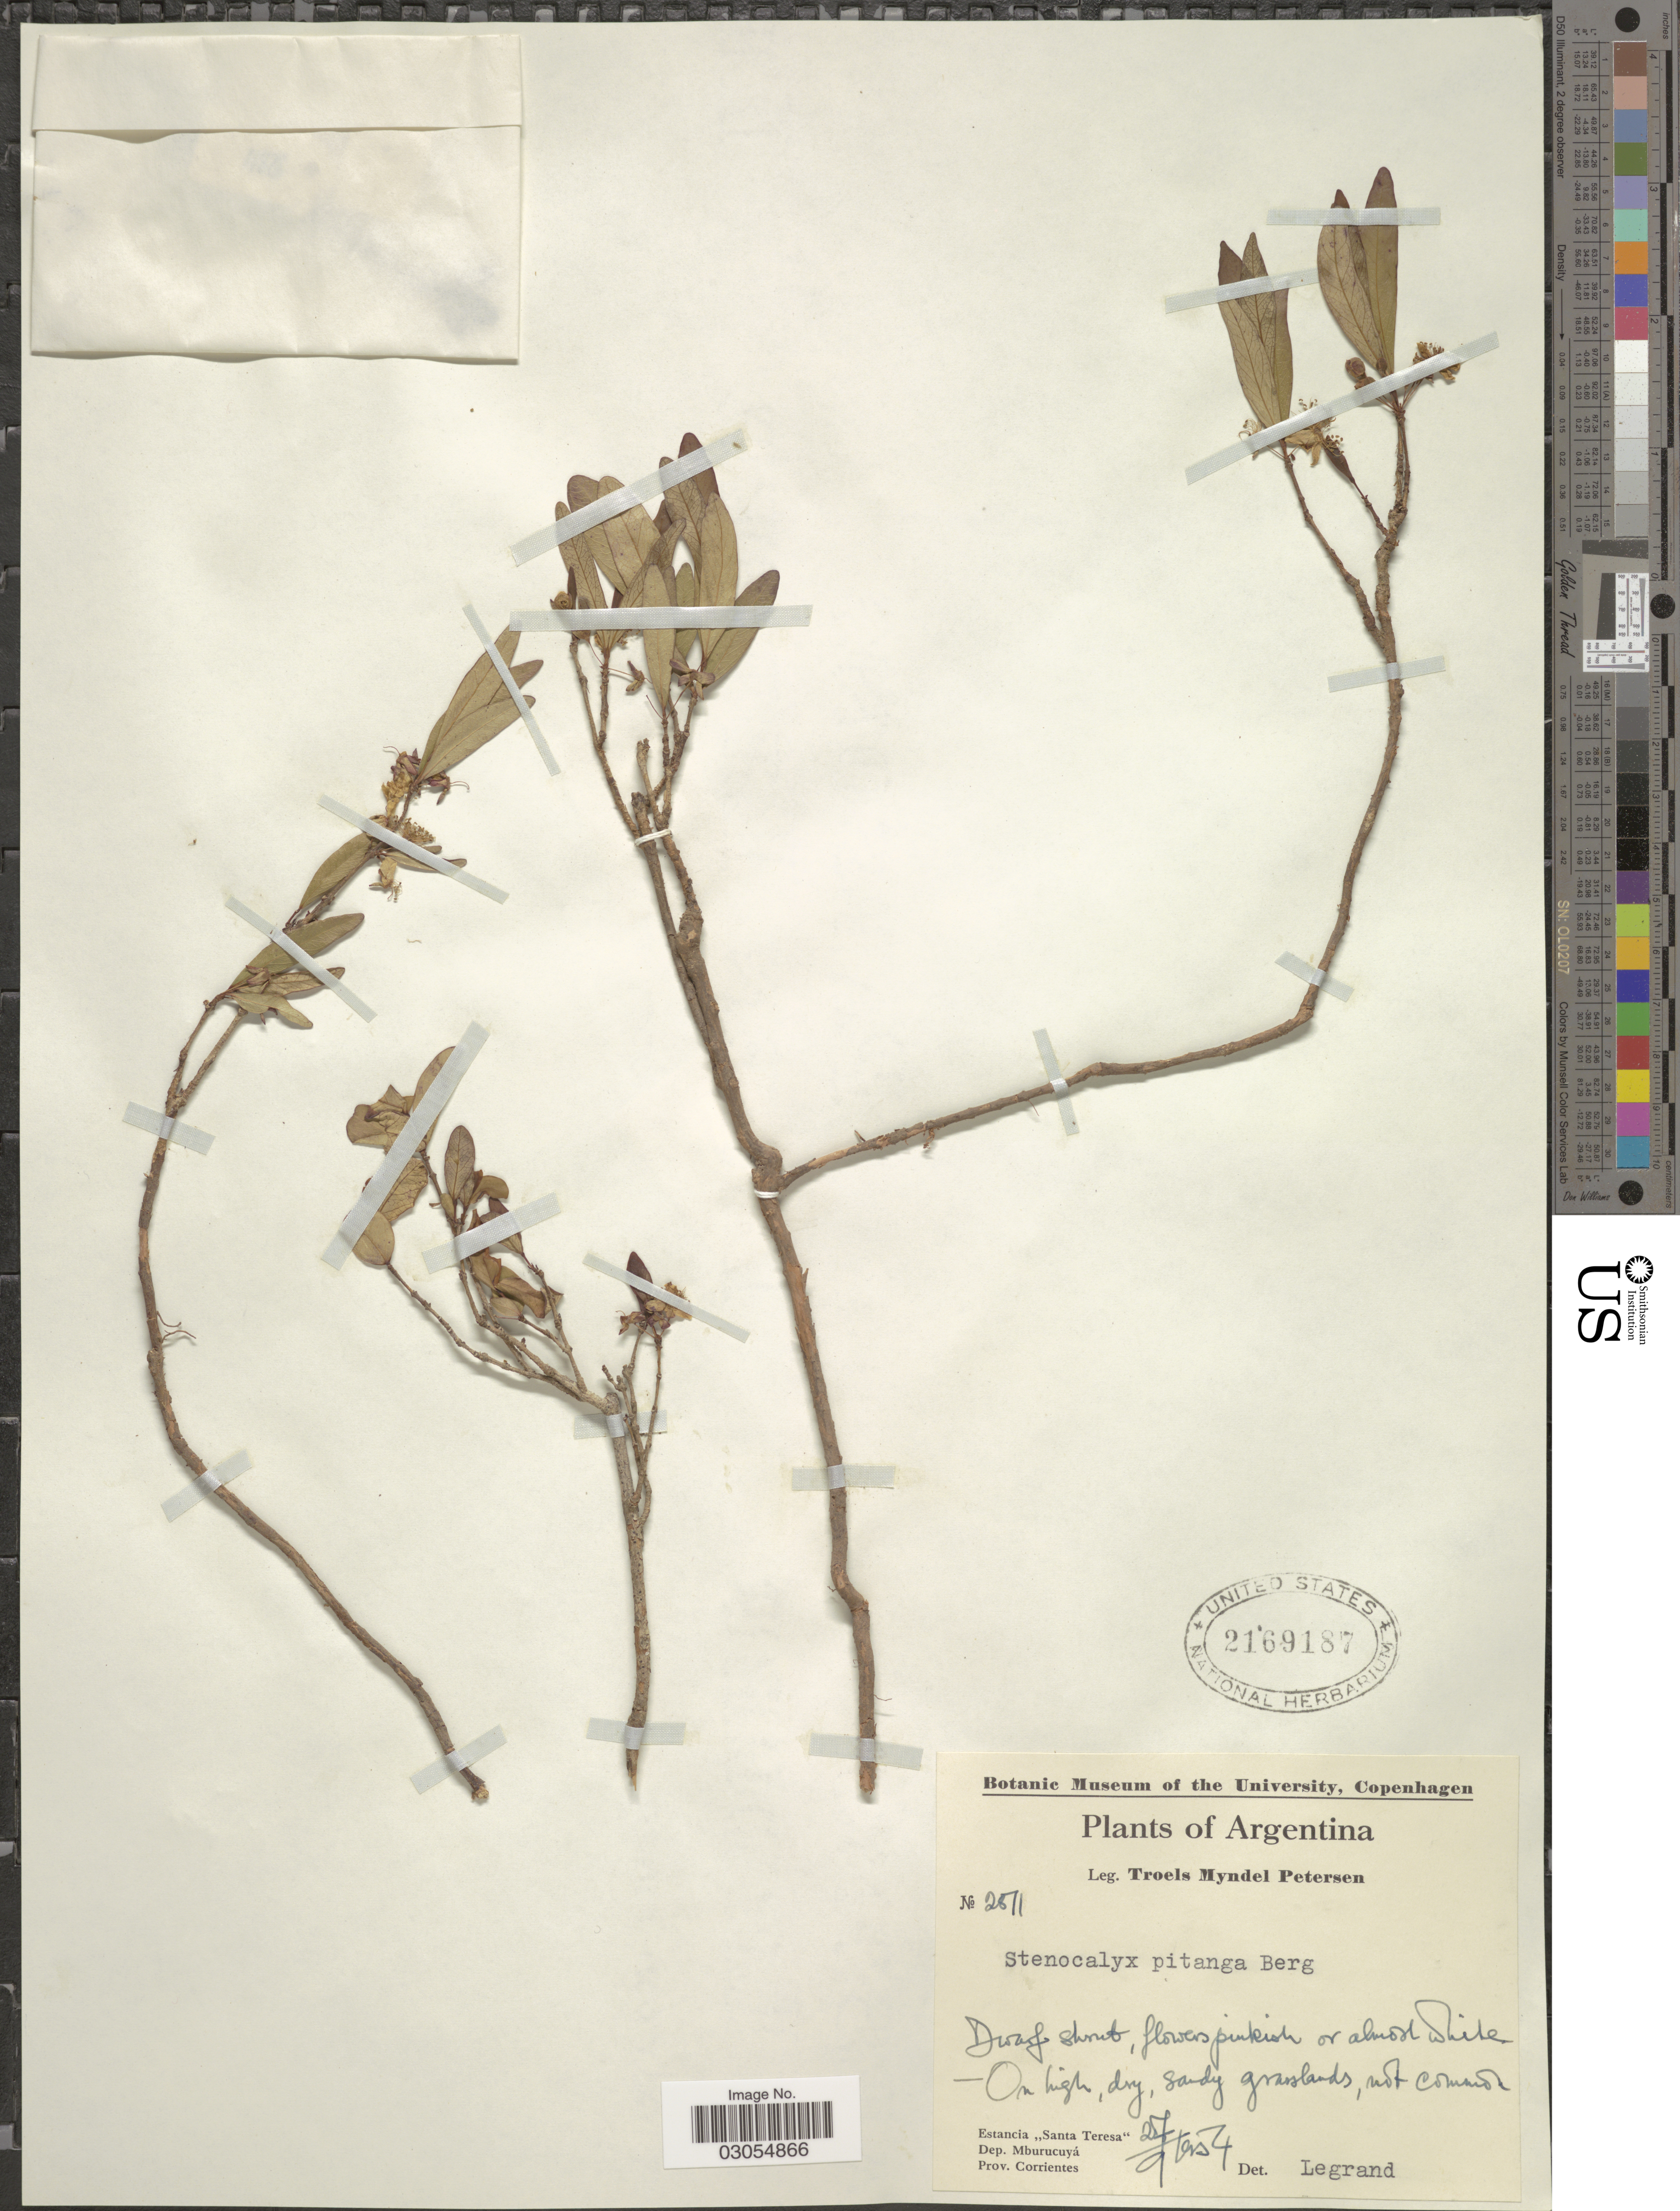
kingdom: Plantae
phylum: Tracheophyta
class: Magnoliopsida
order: Myrtales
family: Myrtaceae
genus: Eugenia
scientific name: Eugenia pitanga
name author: (O. Berg) Nied.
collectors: T. M. Petersen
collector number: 2571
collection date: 1954-09-27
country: Argentina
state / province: Corrientes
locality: Estancia "Santa Teresa". Dep. Mburucuyá.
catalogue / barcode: US 2169187